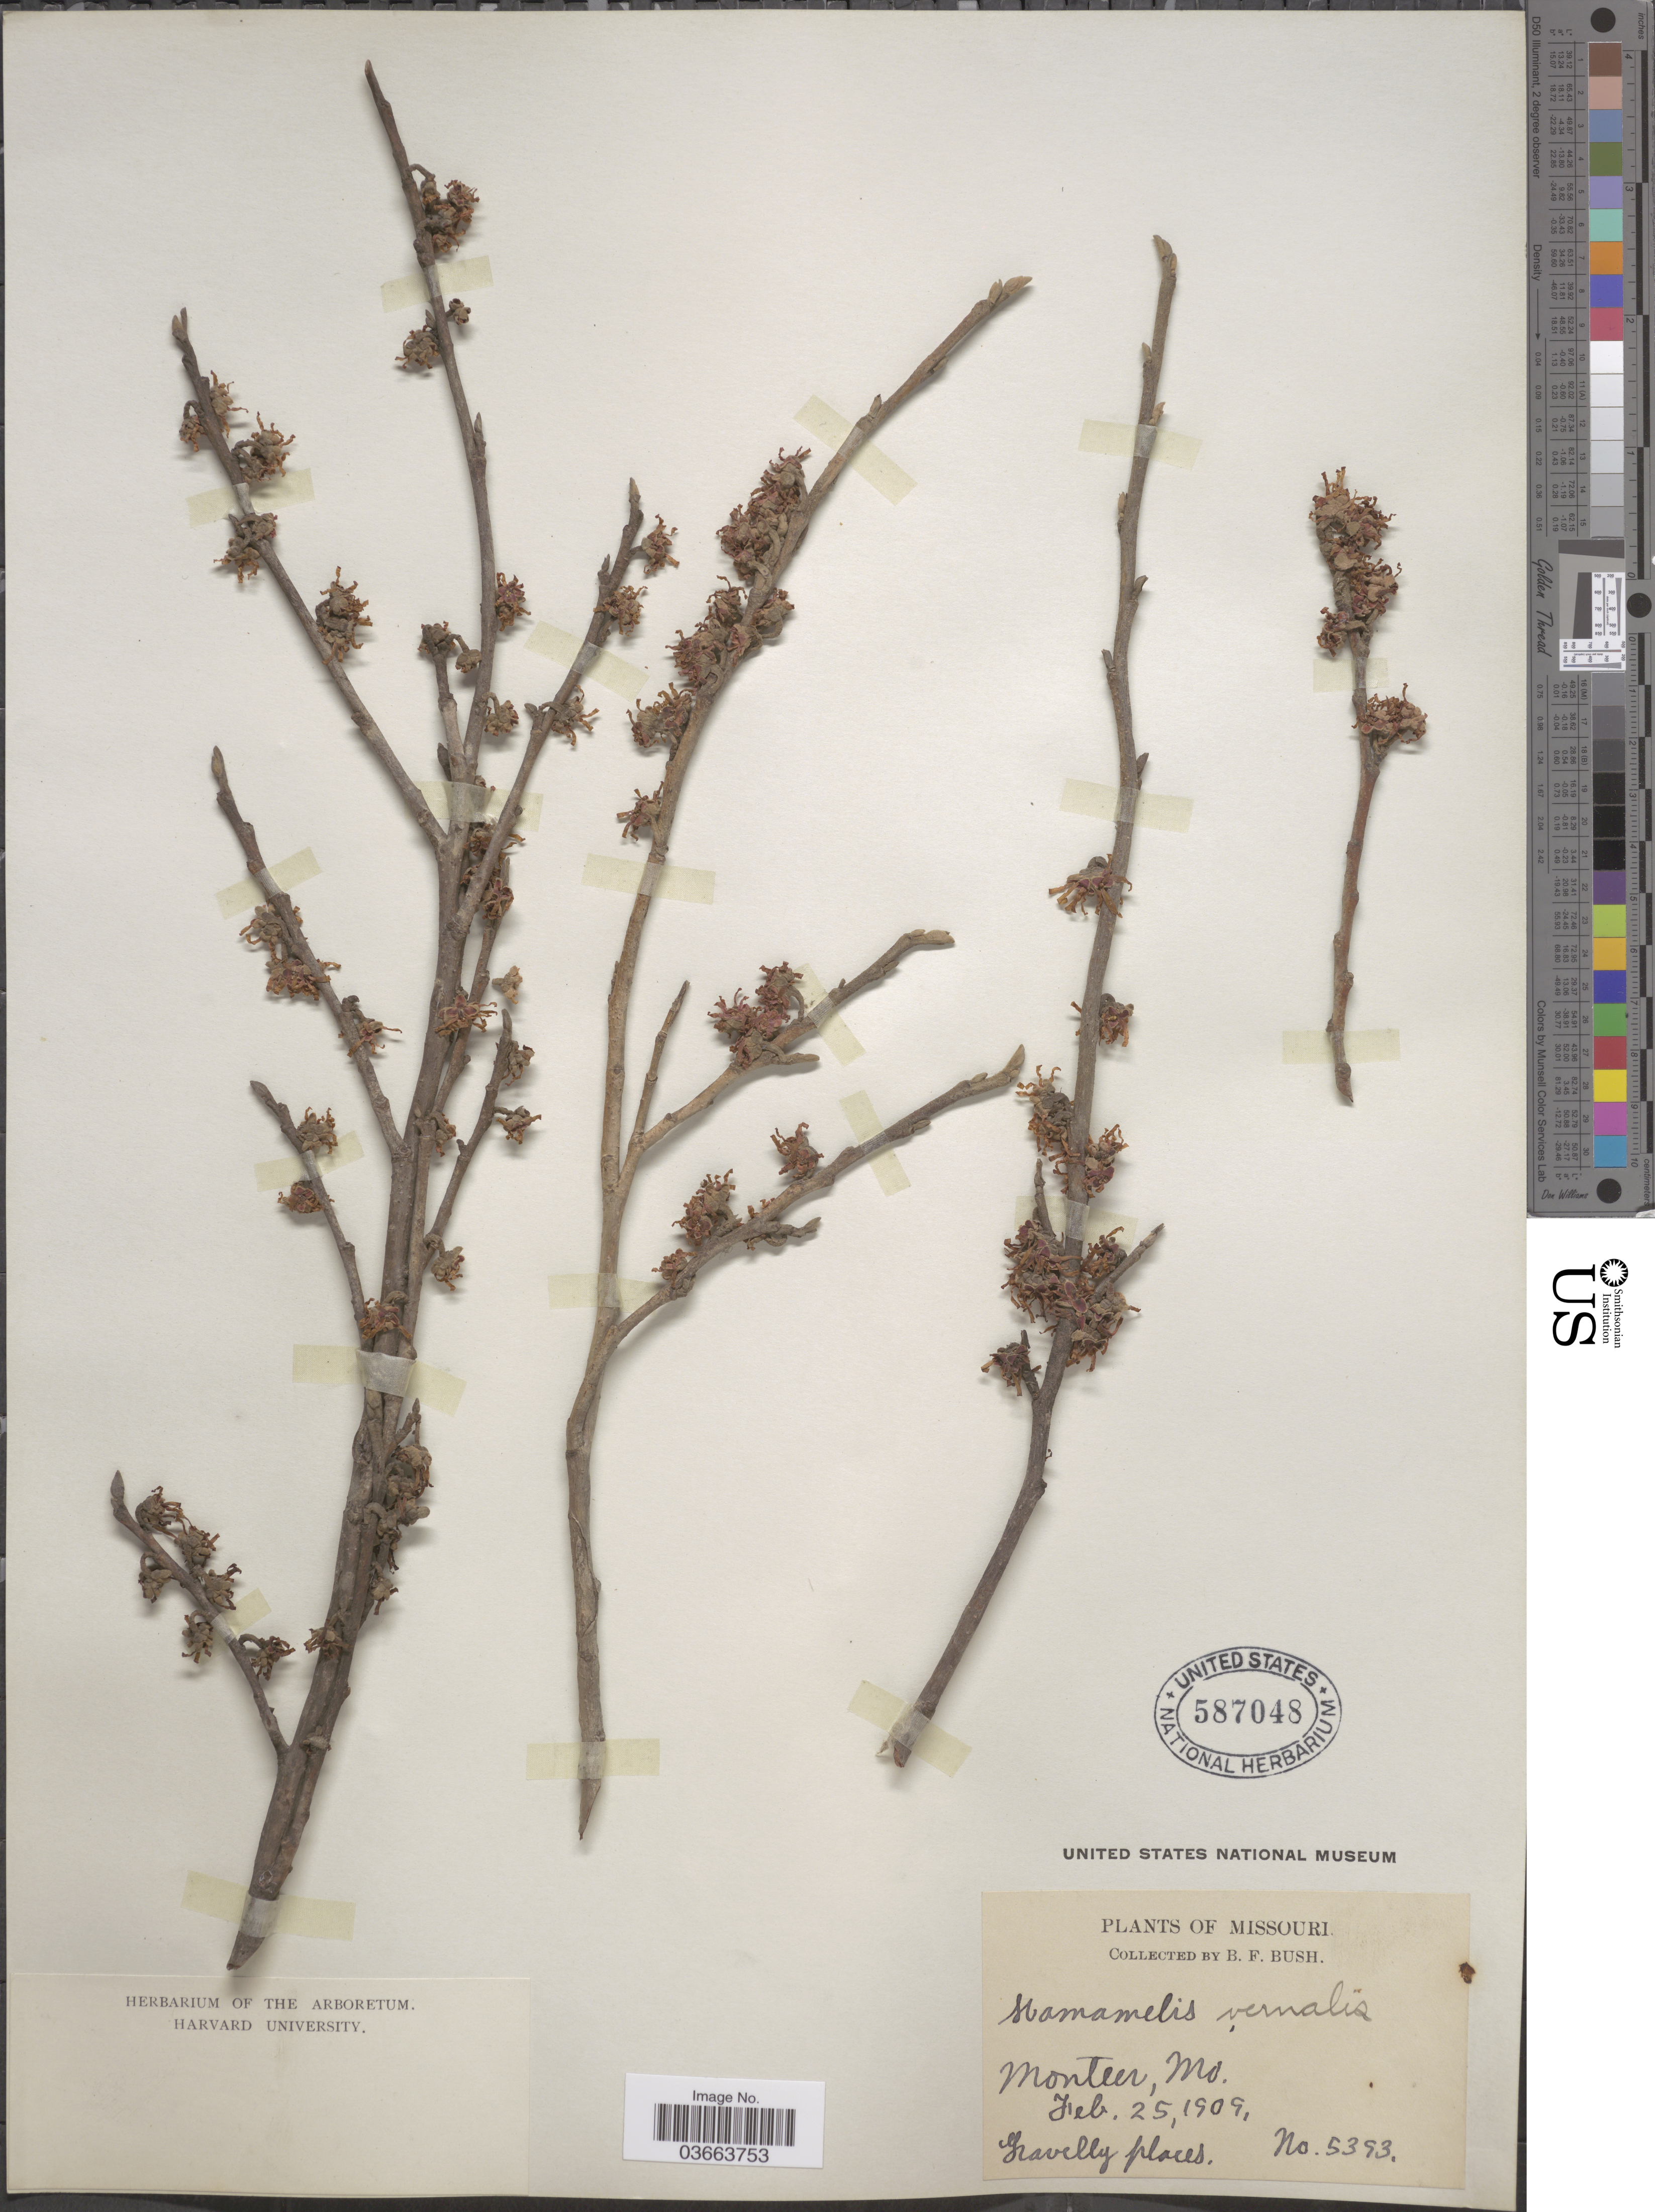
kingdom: Plantae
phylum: Tracheophyta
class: Magnoliopsida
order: Saxifragales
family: Hamamelidaceae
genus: Hamamelis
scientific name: Hamamelis vernalis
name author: Sarg.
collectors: B. F. Bush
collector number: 5393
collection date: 1919-02-25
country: United States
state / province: Missouri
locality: Monteer.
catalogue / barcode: US 587048